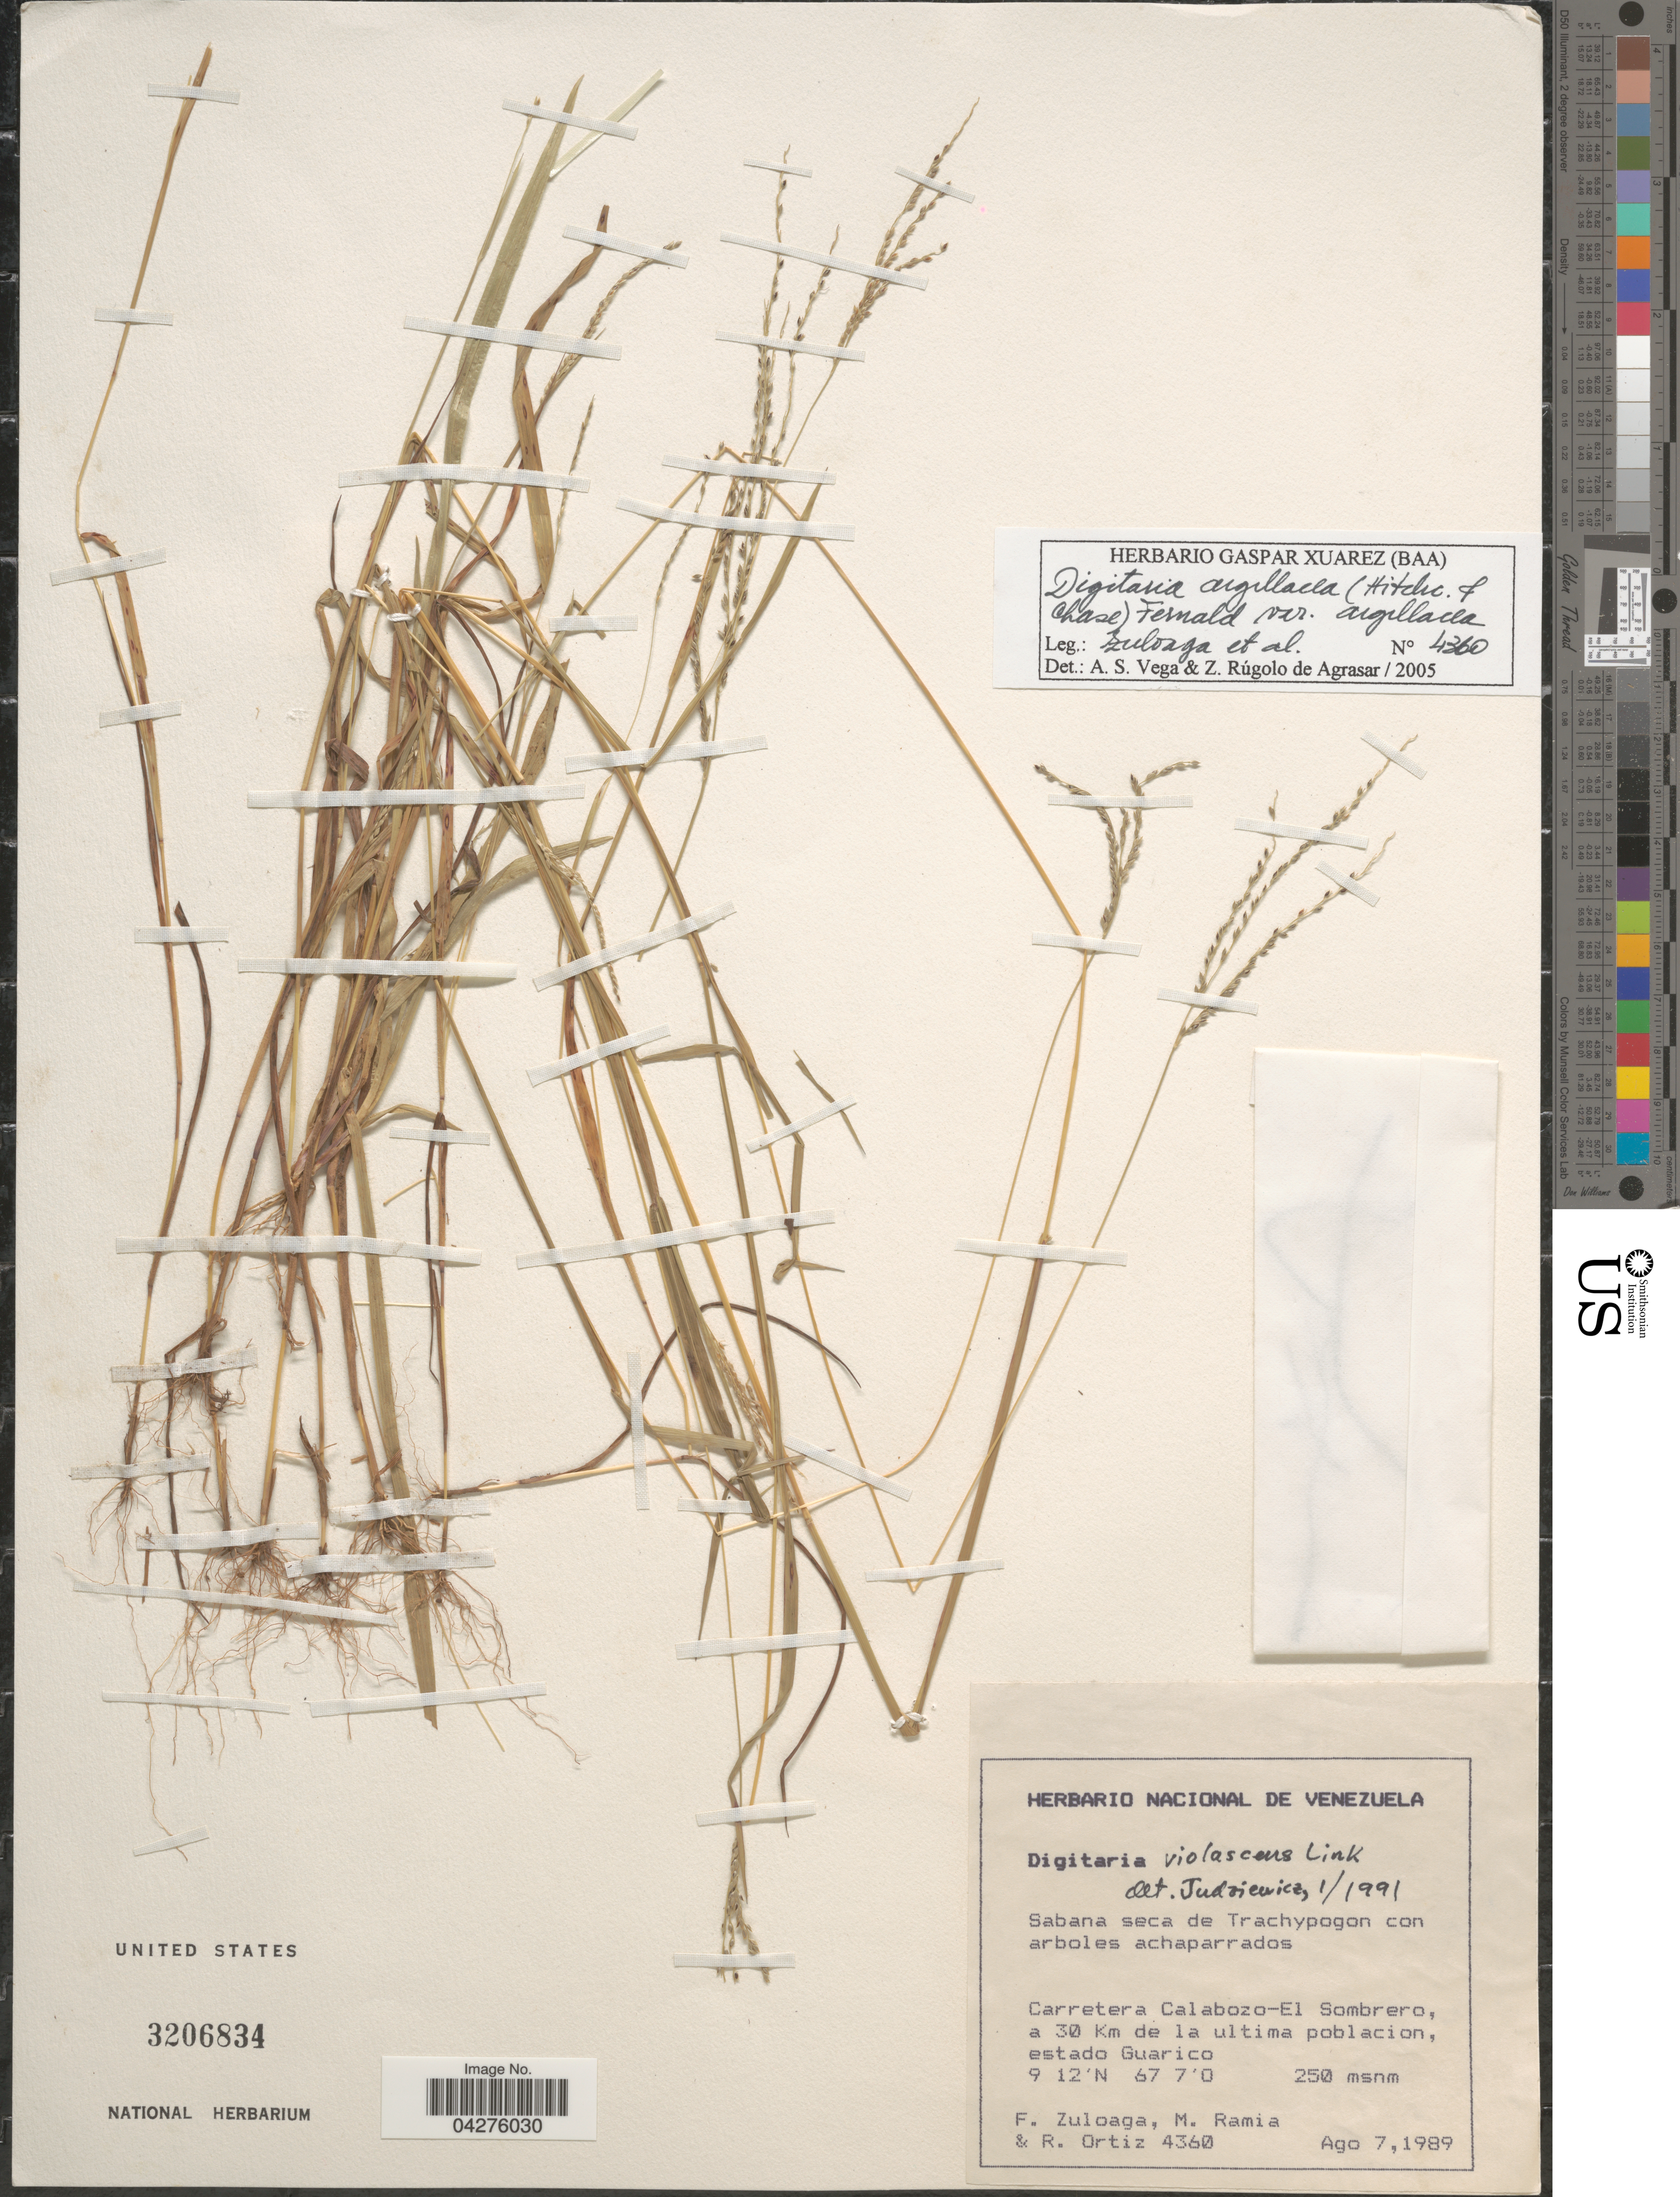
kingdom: Plantae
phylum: Tracheophyta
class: Liliopsida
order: Poales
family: Poaceae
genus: Digitaria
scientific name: Digitaria argillacea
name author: (Hitchc. & Chase) Fernald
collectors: F. Zuloaga, M. Ramia & R. Ortiz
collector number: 4360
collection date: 1989-08-07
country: Venezuela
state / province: Guarico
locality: Sabana seca. Carretera Calabozo-El Sombrero, a 30 Km de la ultima poblacion.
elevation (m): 250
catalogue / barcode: US 3206834